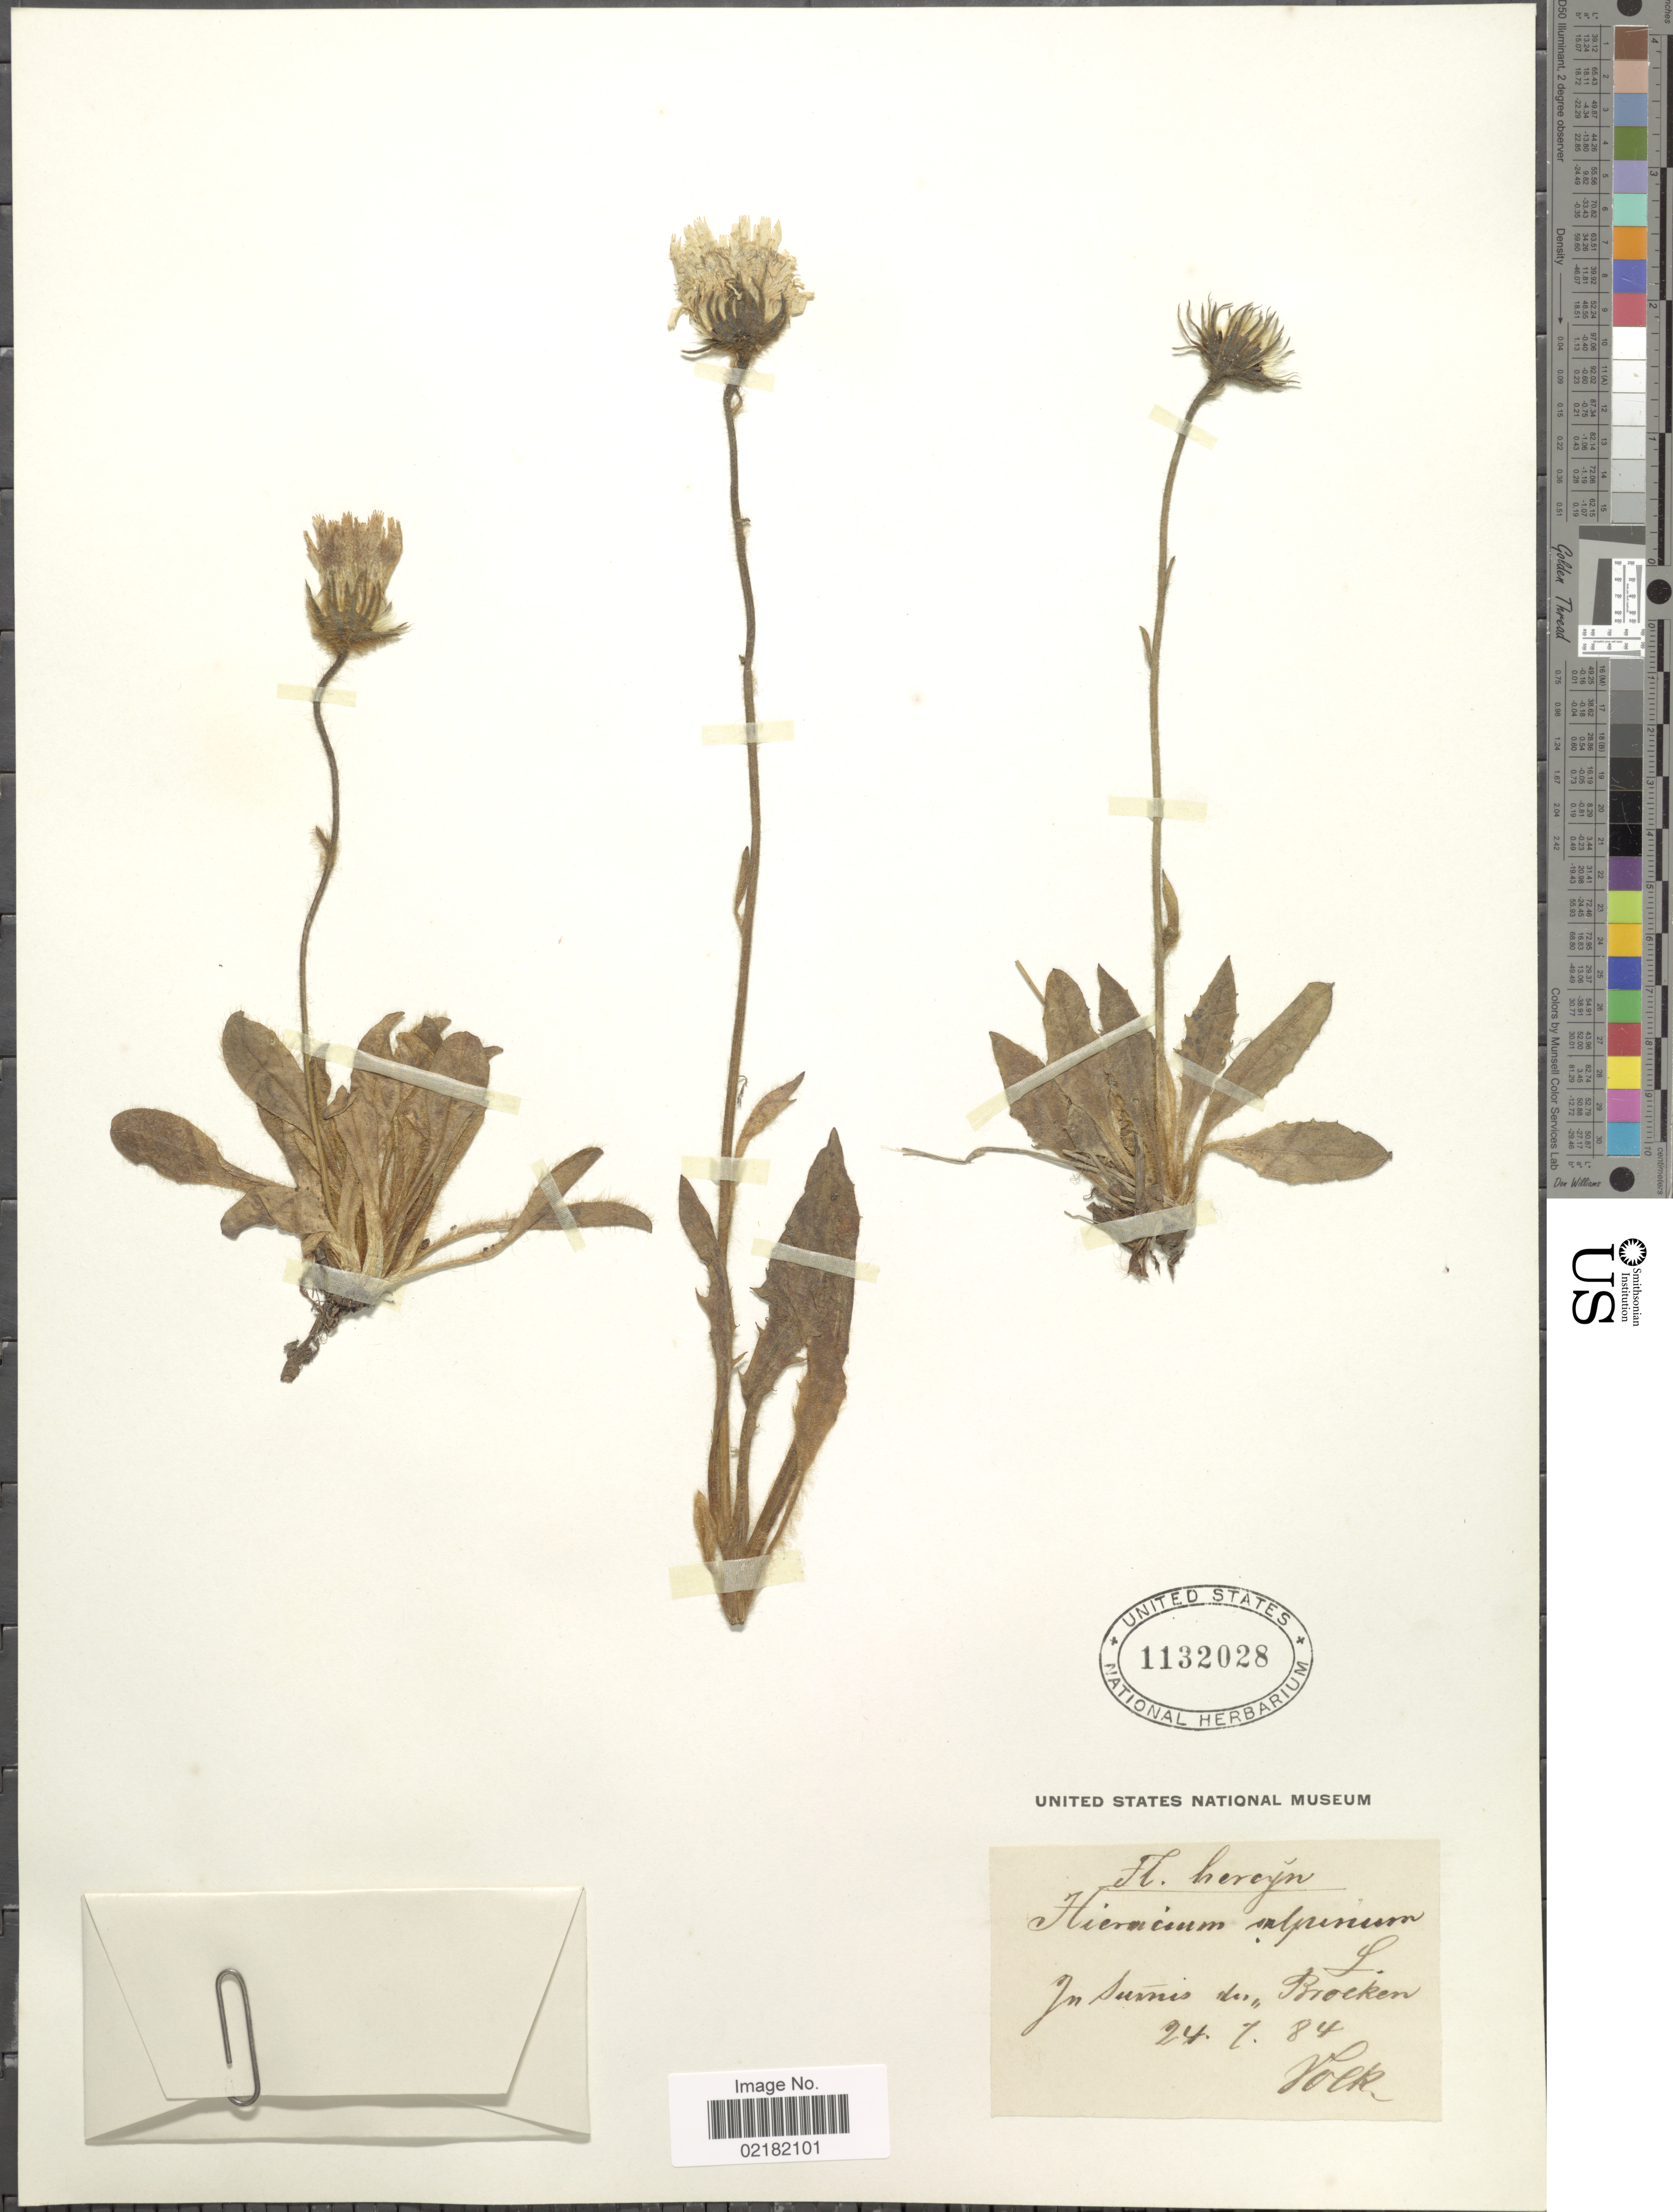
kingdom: Plantae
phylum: Tracheophyta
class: Magnoliopsida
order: Asterales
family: Asteraceae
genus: Hieracium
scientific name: Hieracium alpinum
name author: L.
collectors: Vock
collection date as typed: Transcribed d/m/y: 24/7/84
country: Germany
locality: Hercyn, in sumis des Brocken. [interpreted]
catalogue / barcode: US 1132028